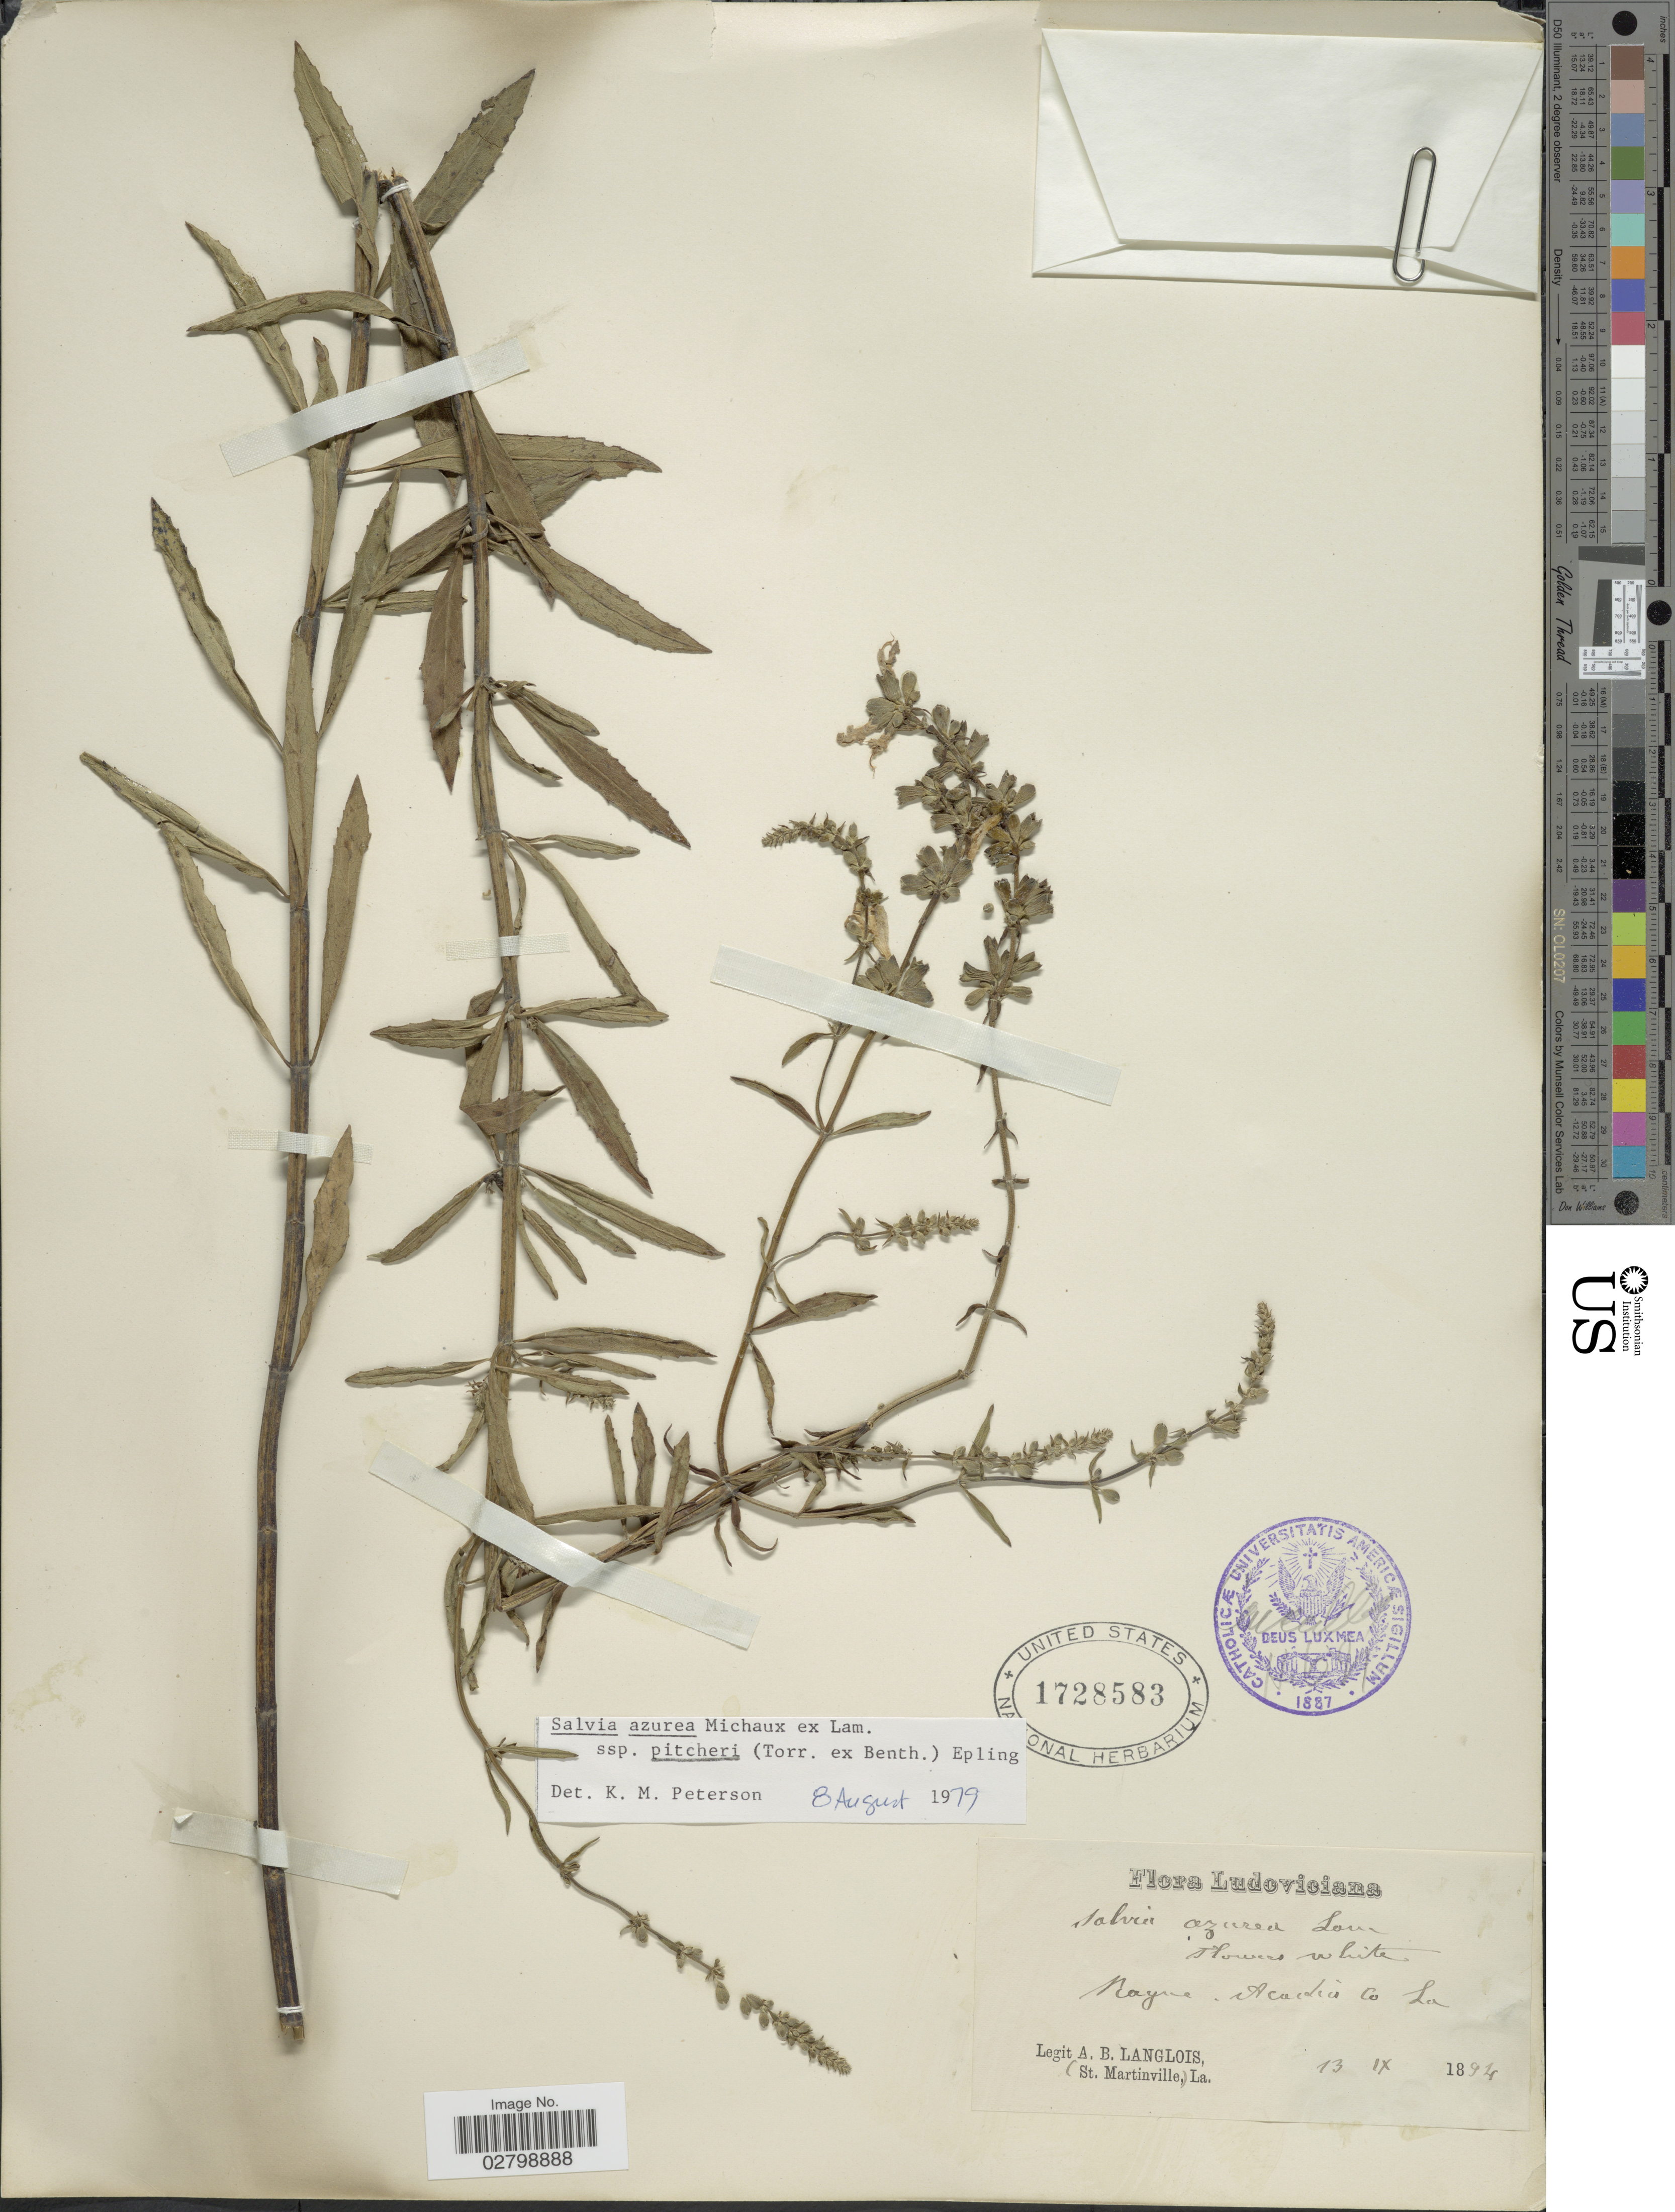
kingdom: Plantae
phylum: Tracheophyta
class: Magnoliopsida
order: Lamiales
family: Lamiaceae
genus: Salvia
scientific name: Salvia azurea subsp. pitcheri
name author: Michx. ex Lam.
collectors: A. Langlois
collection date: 1894-09-13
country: United States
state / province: Louisiana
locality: Ludoviciana. Rayne. Acadia Co.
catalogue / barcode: US 1728583